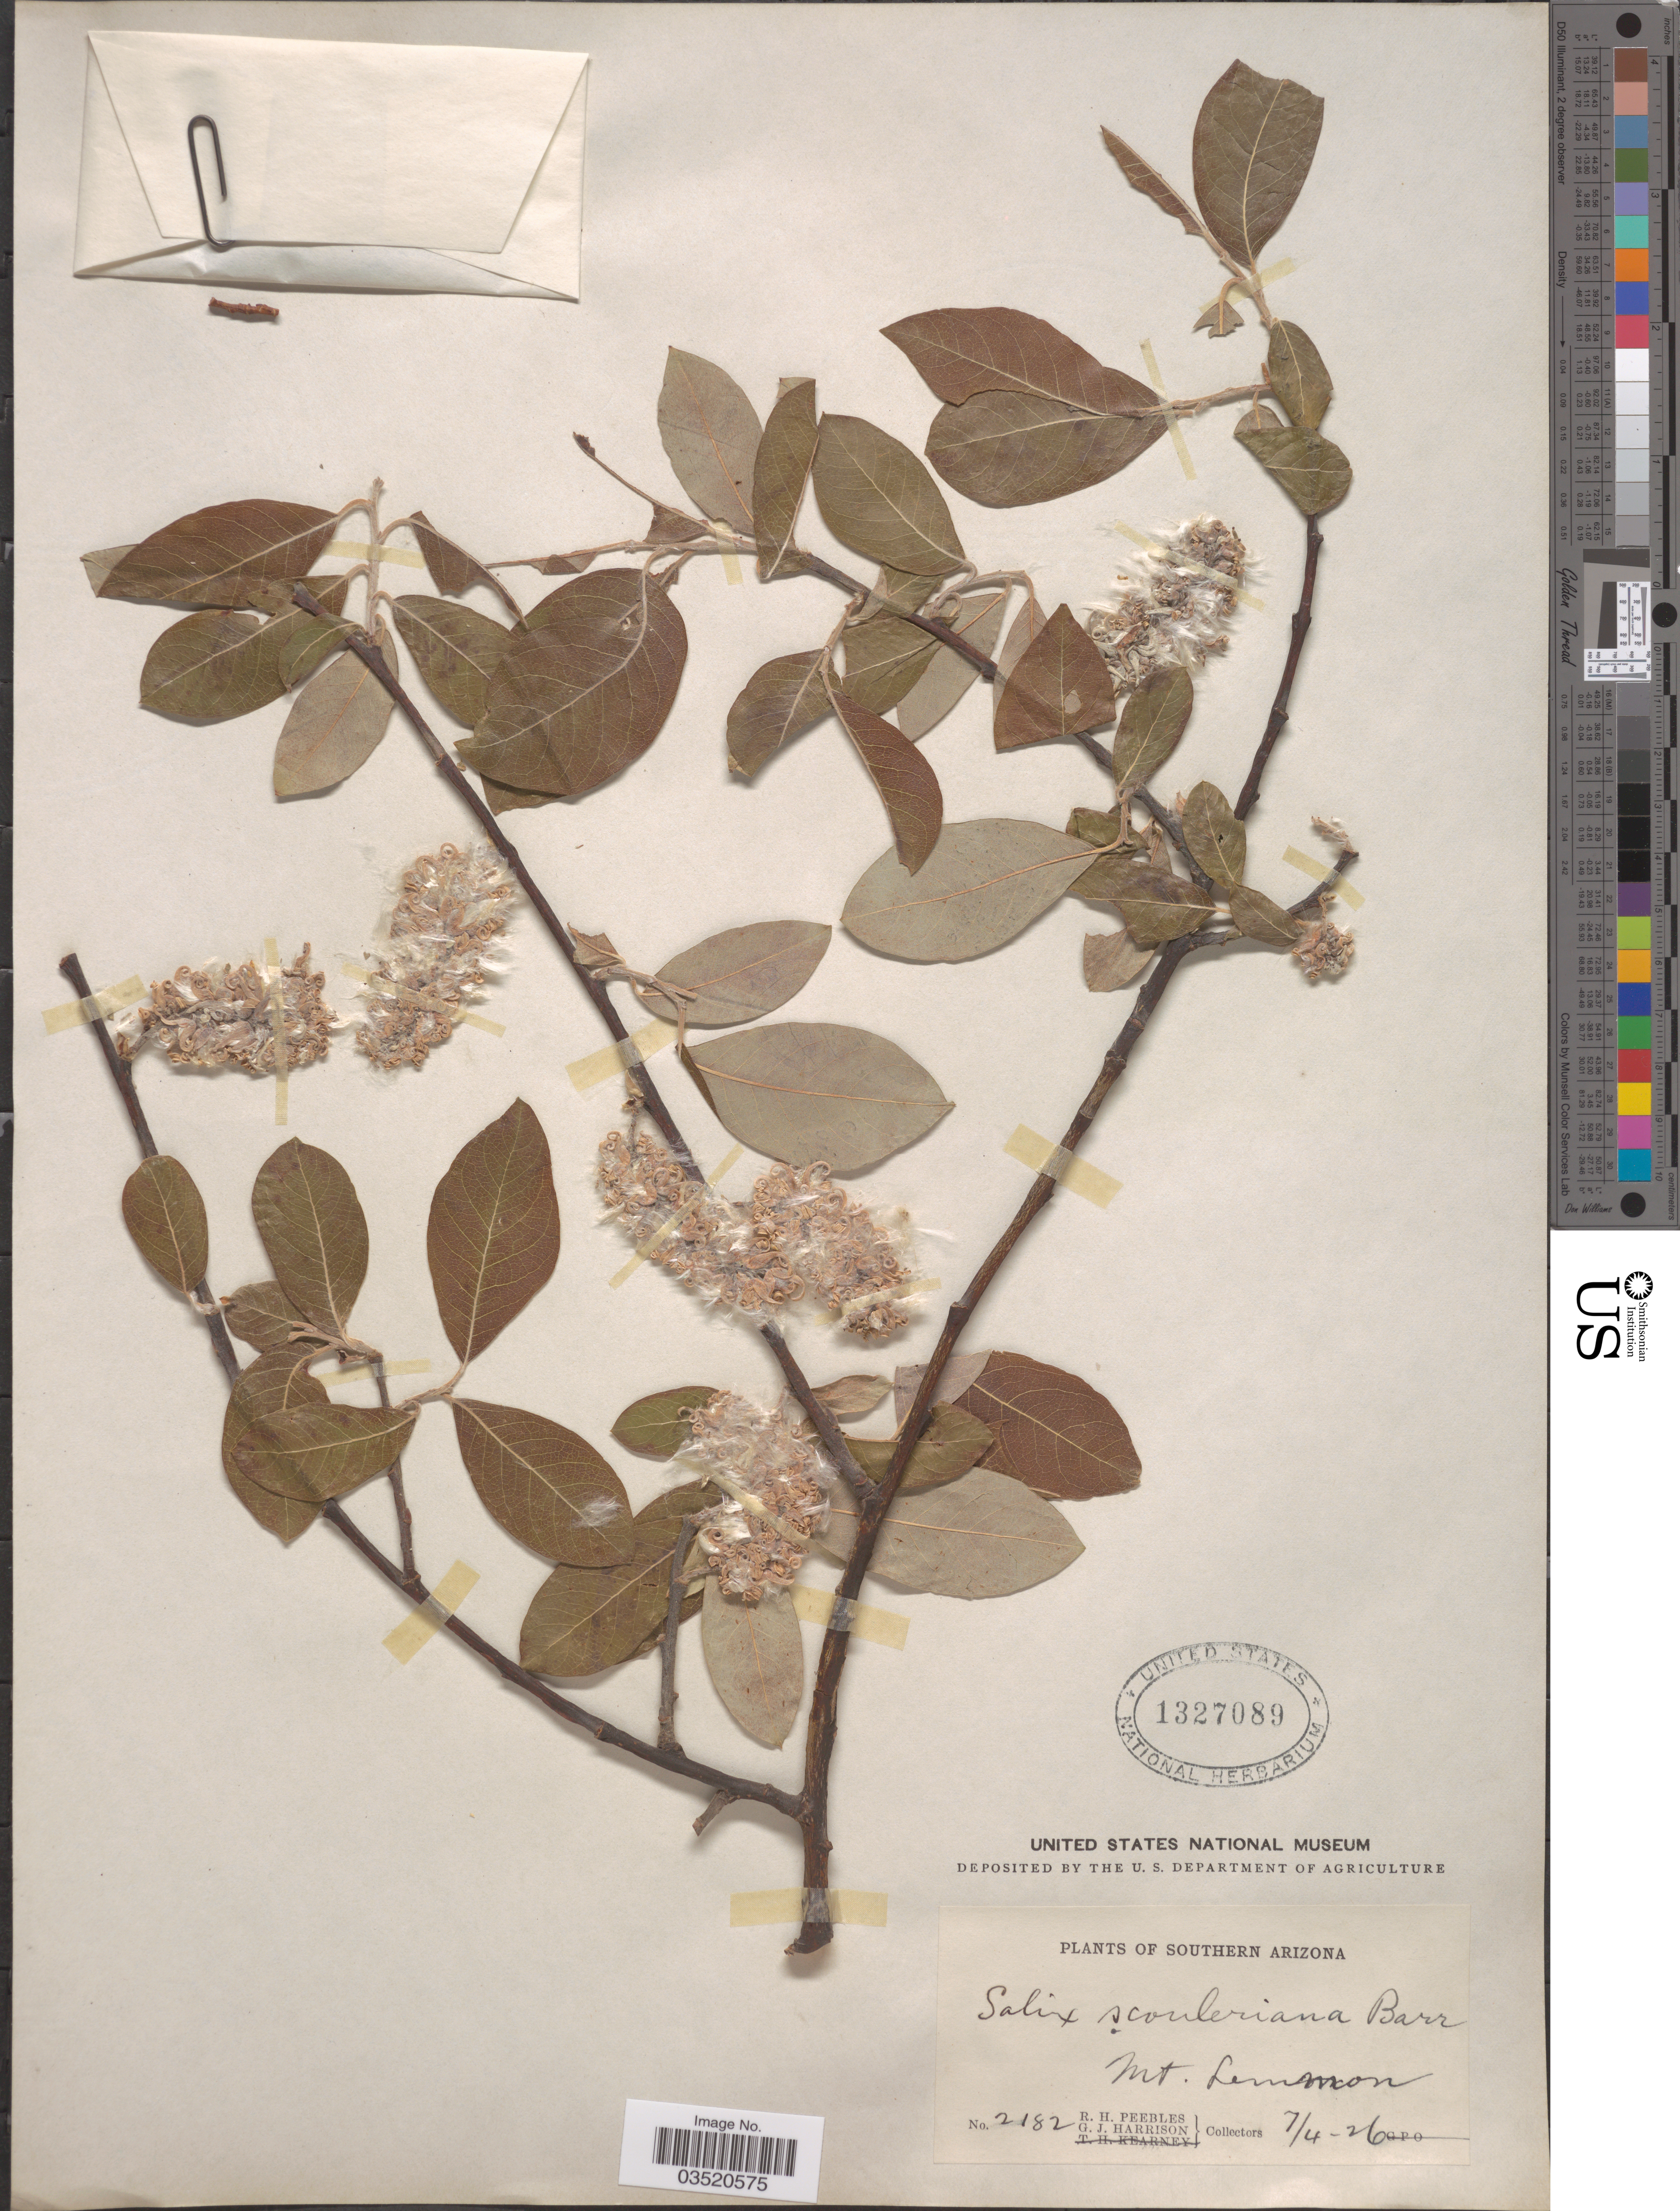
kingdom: Plantae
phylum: Tracheophyta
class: Magnoliopsida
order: Malpighiales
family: Salicaceae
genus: Salix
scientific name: Salix scouleriana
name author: Barratt ex Hook.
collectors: R. H. Peebles & G. J. Harrison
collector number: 2182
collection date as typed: Transcribed d/m/y: 4/7/26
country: United States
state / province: Arizona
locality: Southern Arizona. Mt. Lemmon.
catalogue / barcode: US 1327089